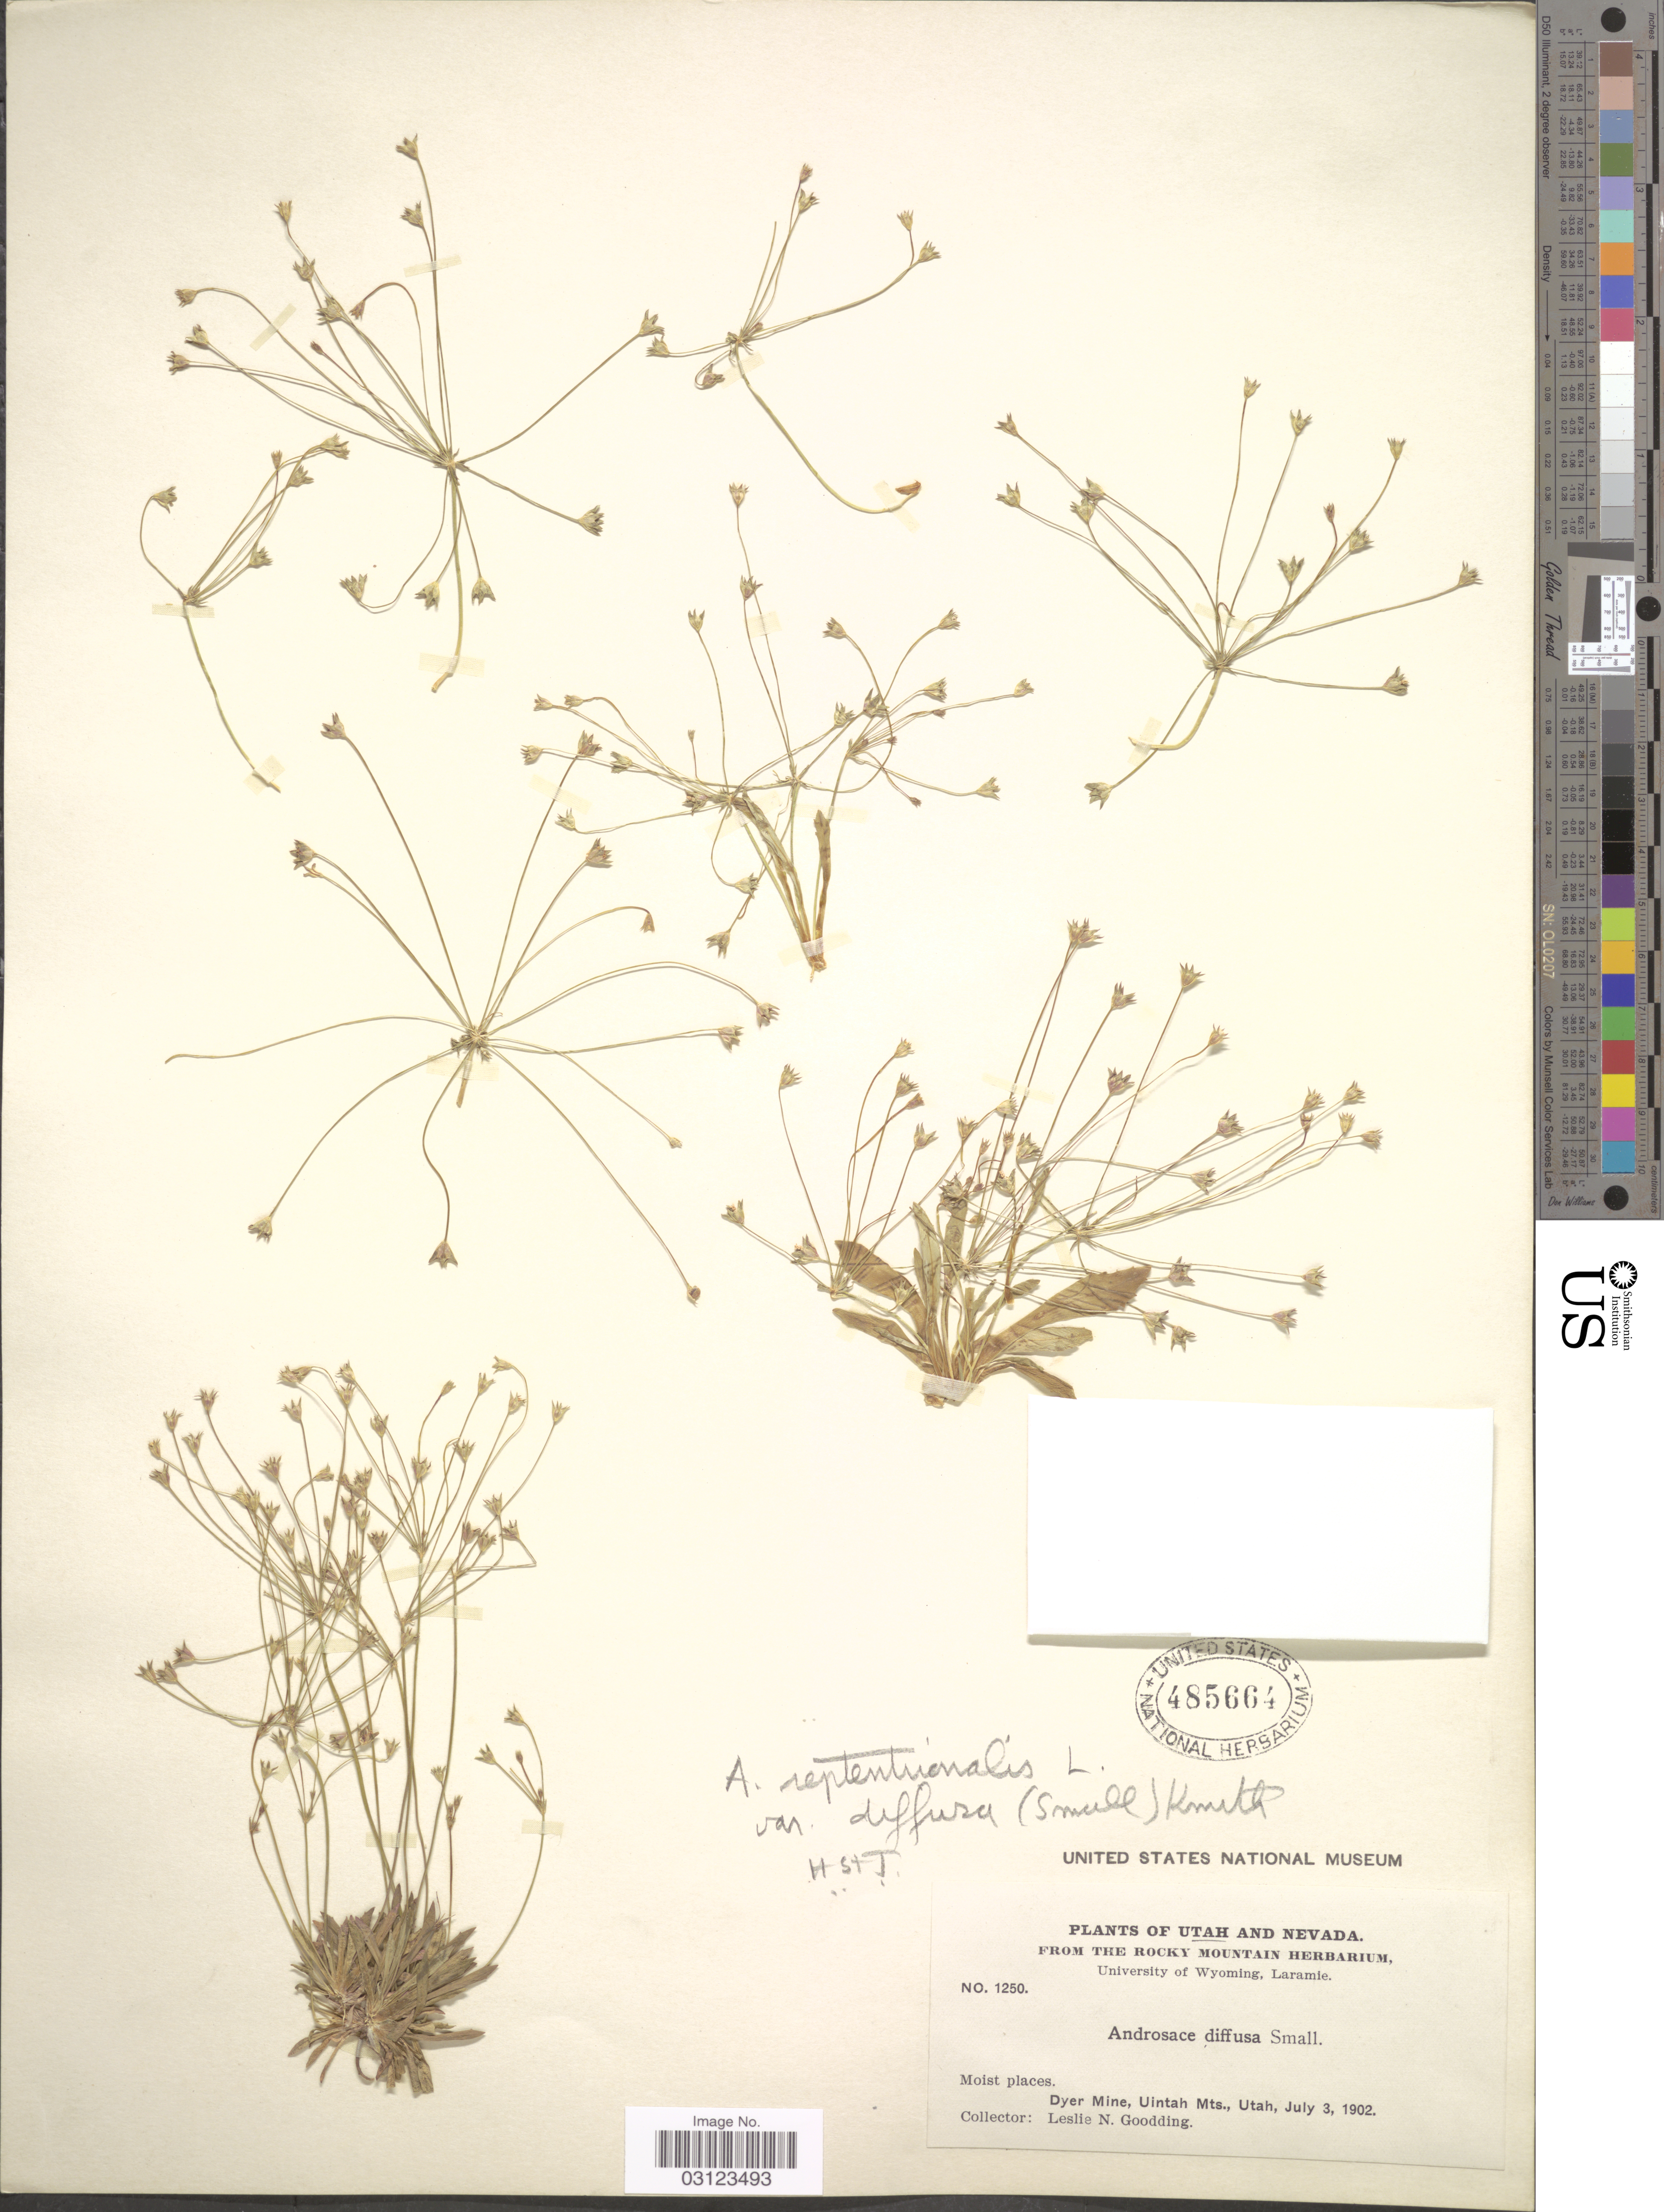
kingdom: Plantae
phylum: Tracheophyta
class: Magnoliopsida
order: Ericales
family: Primulaceae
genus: Androsace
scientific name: Androsace septentrionalis var. puberulenta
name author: (Rydb.) R. Knuth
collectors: L. N. Goodding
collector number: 1250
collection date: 1902-07-03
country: United States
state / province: Utah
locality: Dyer Mine, Uintah Mts.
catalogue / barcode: US 485664